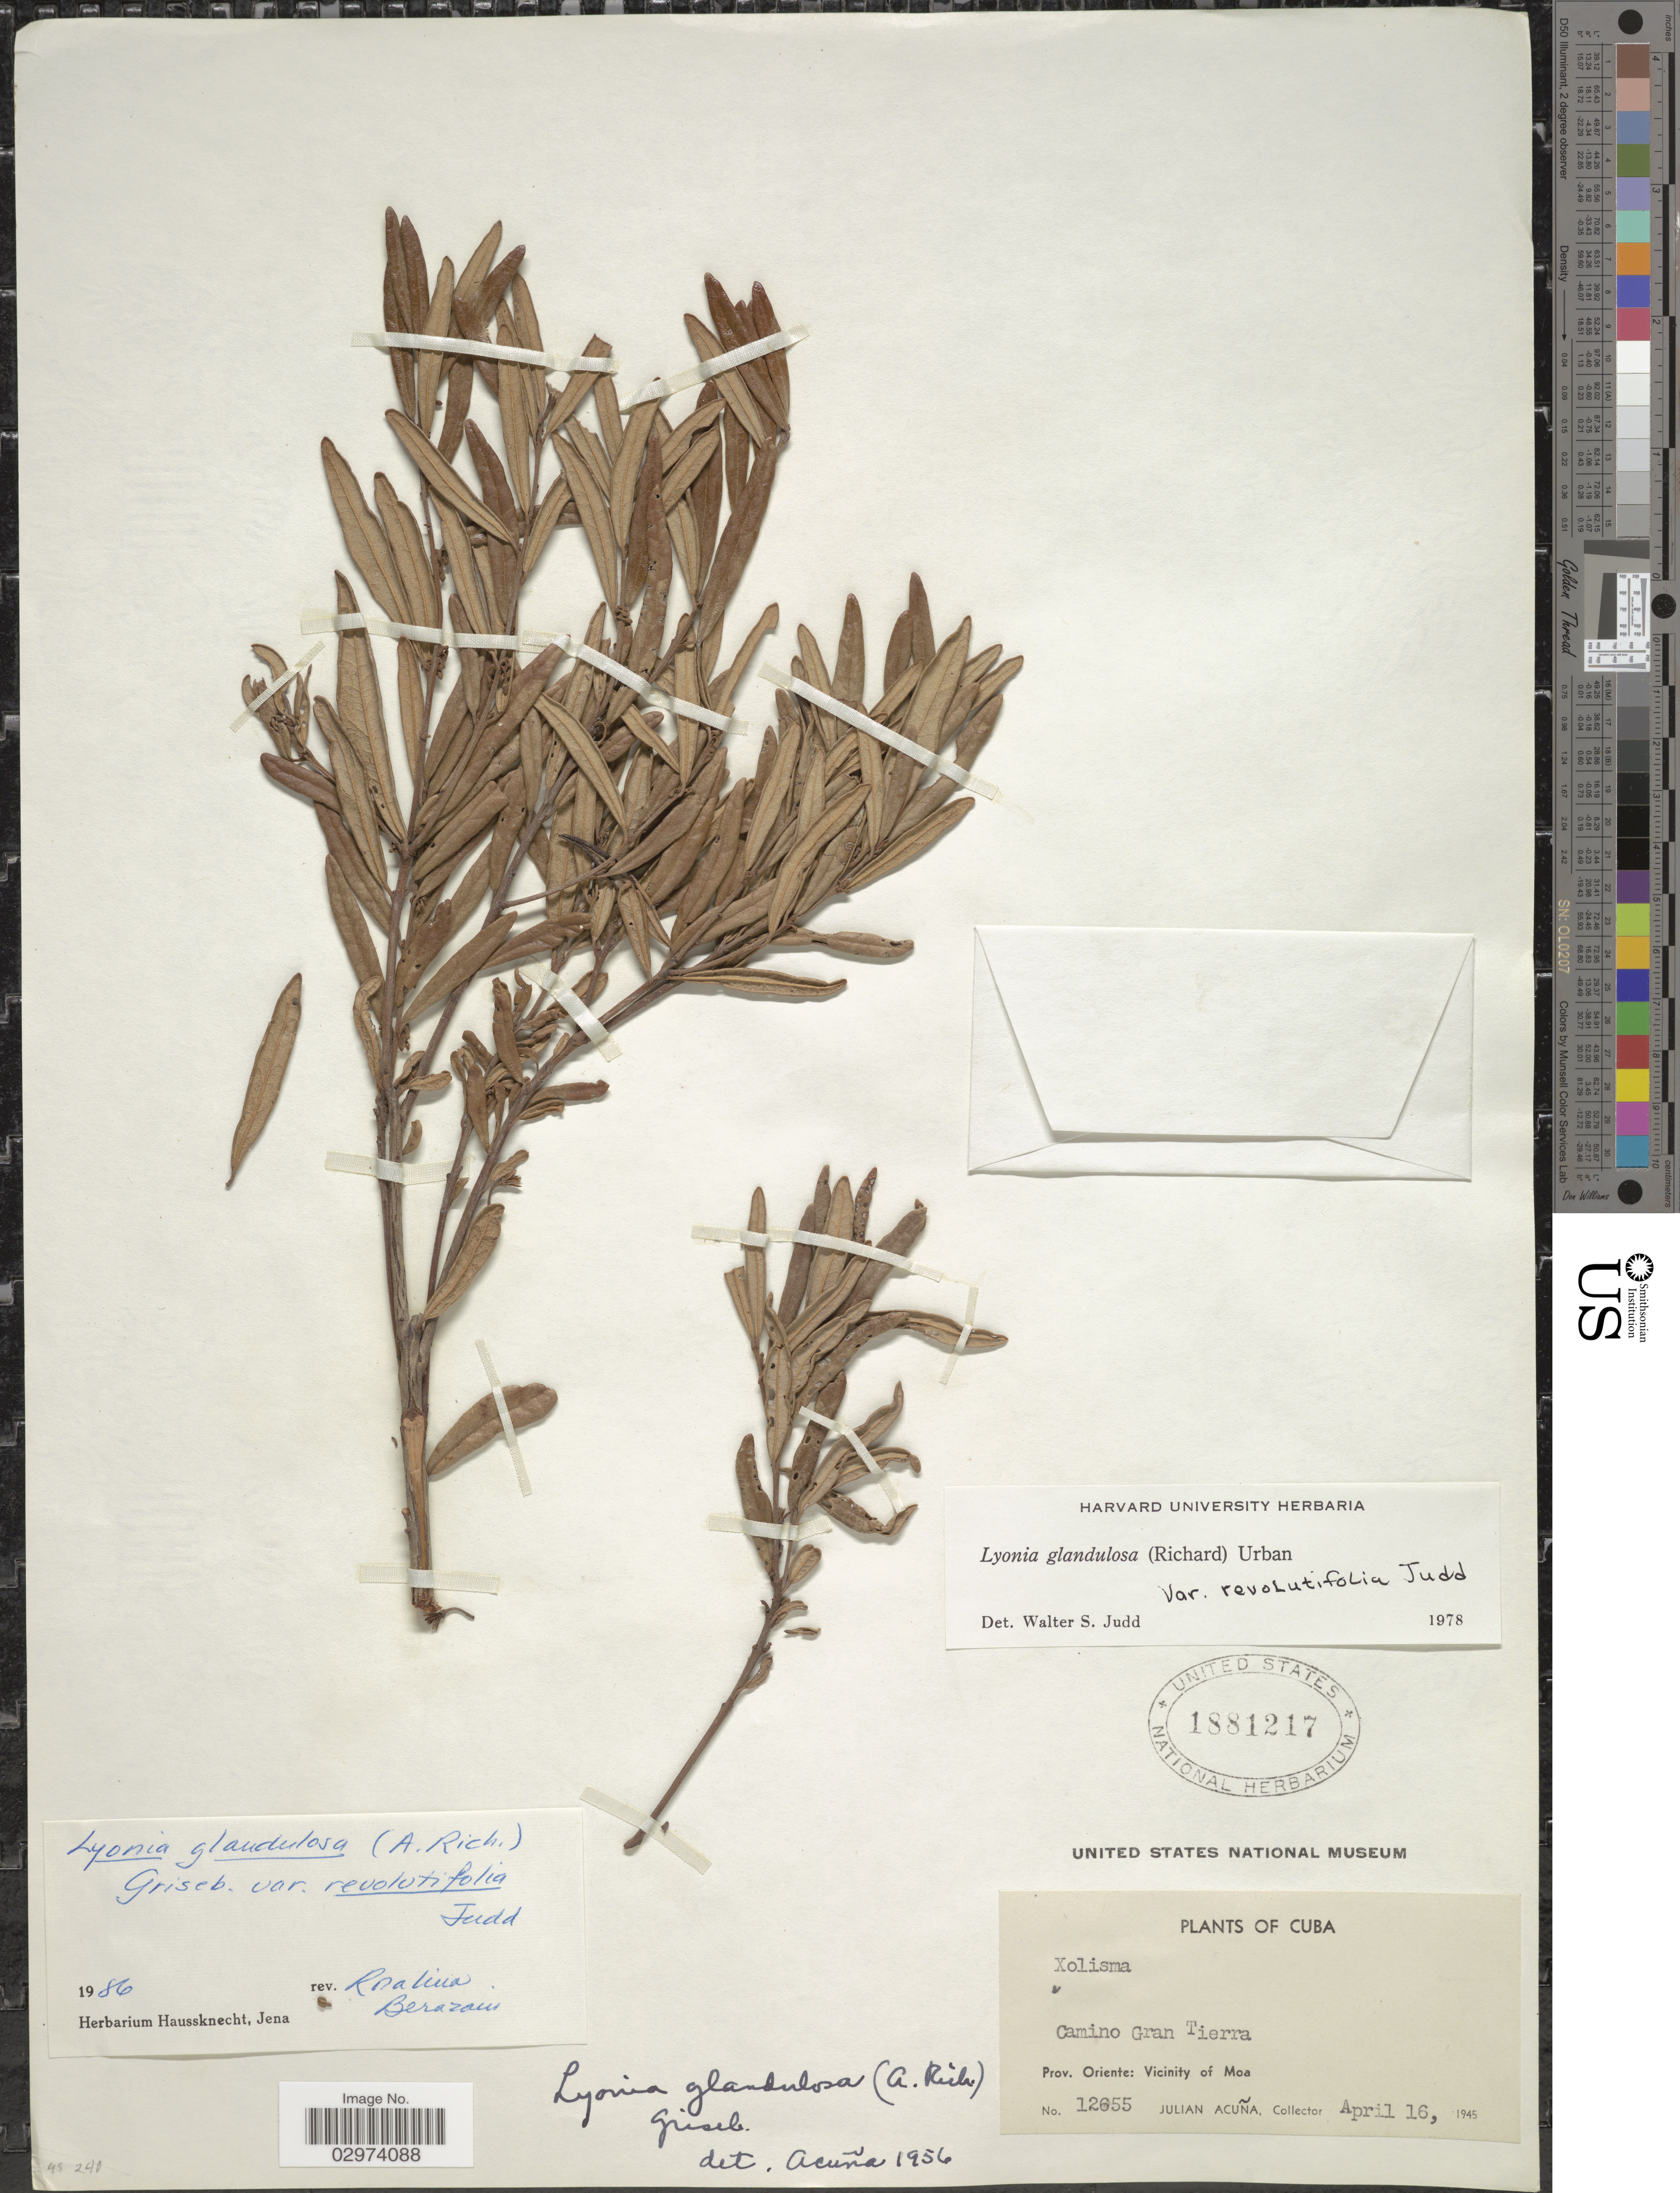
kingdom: Plantae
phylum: Tracheophyta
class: Magnoliopsida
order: Ericales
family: Ericaceae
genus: Lyonia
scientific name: Lyonia glandulosa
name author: (A. Rich.) Griseb.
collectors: R. Acuña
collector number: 12655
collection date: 1945-04-16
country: Cuba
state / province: Oriente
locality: Camino Gran Tierra. Prov. Oriente: Vicinity of Moa.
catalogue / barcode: US 1881217